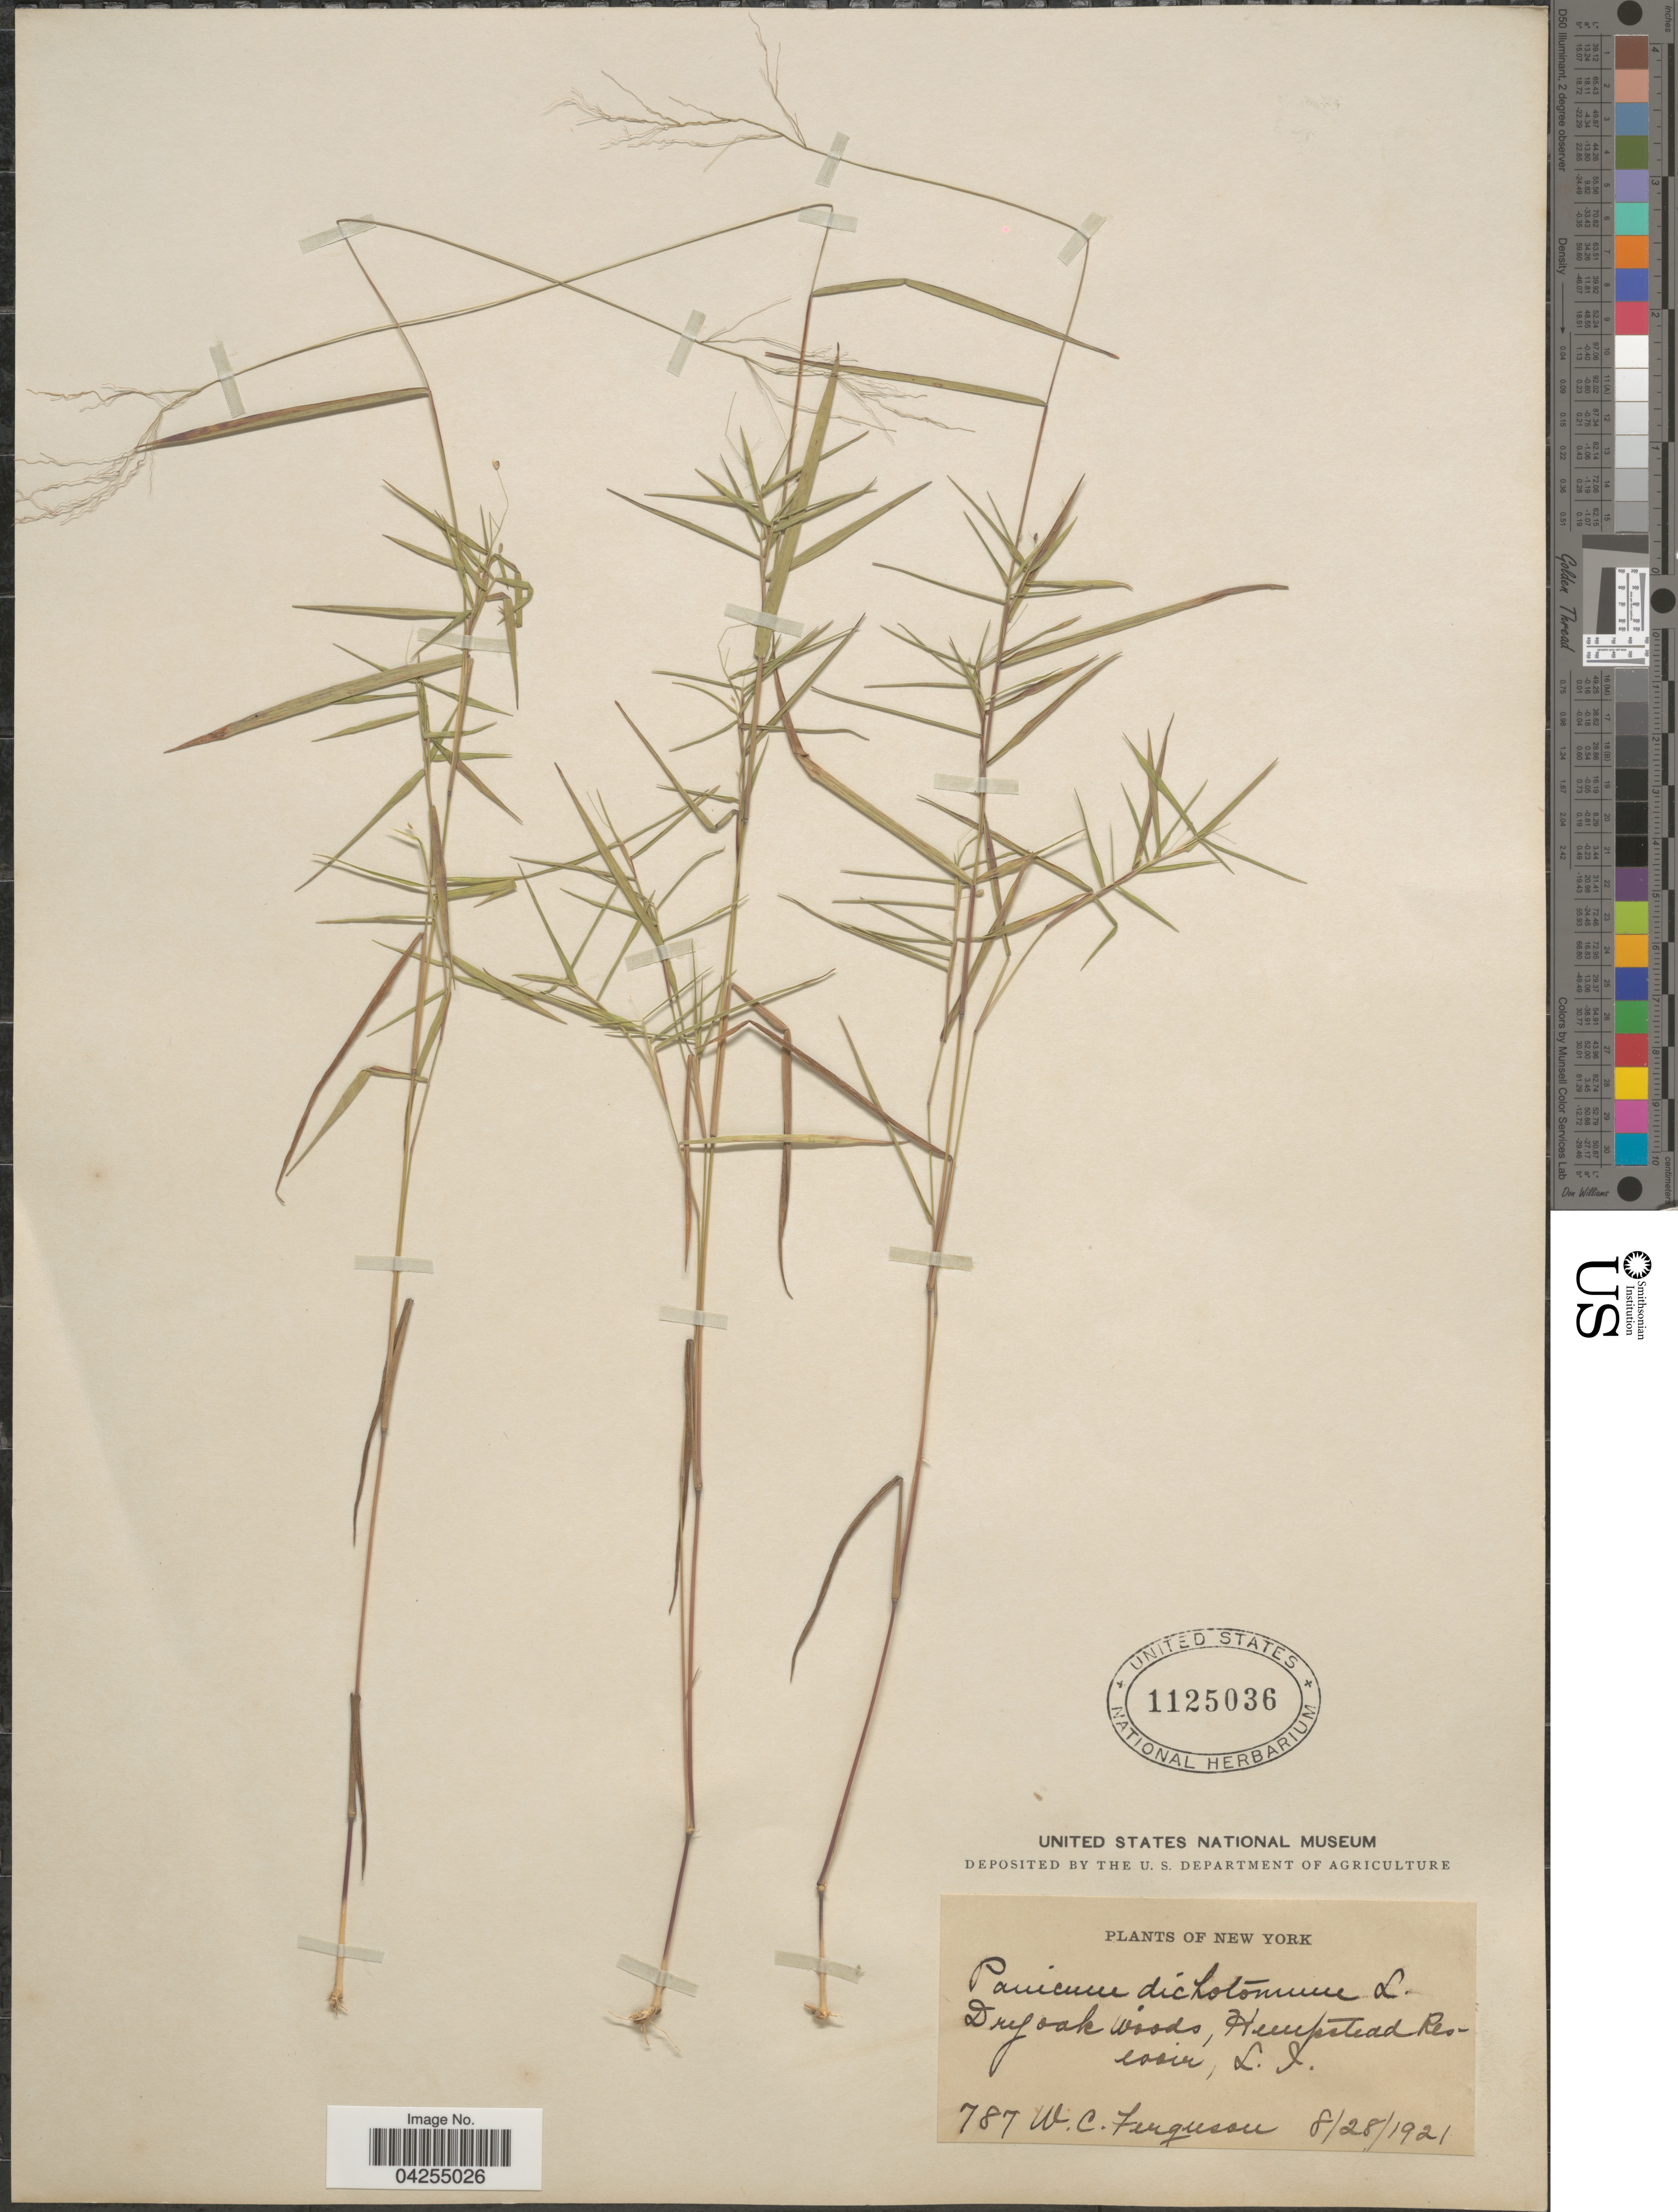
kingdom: Plantae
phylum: Tracheophyta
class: Liliopsida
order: Poales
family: Poaceae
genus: Dichanthelium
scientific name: Dichanthelium dichotomum var. dichotomum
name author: (L.) Gould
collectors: W. Ferguson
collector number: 787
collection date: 1921-08-28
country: United States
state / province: New York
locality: Dry oak woods, Hempstead Reservoir, L. I.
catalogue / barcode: US 1125036